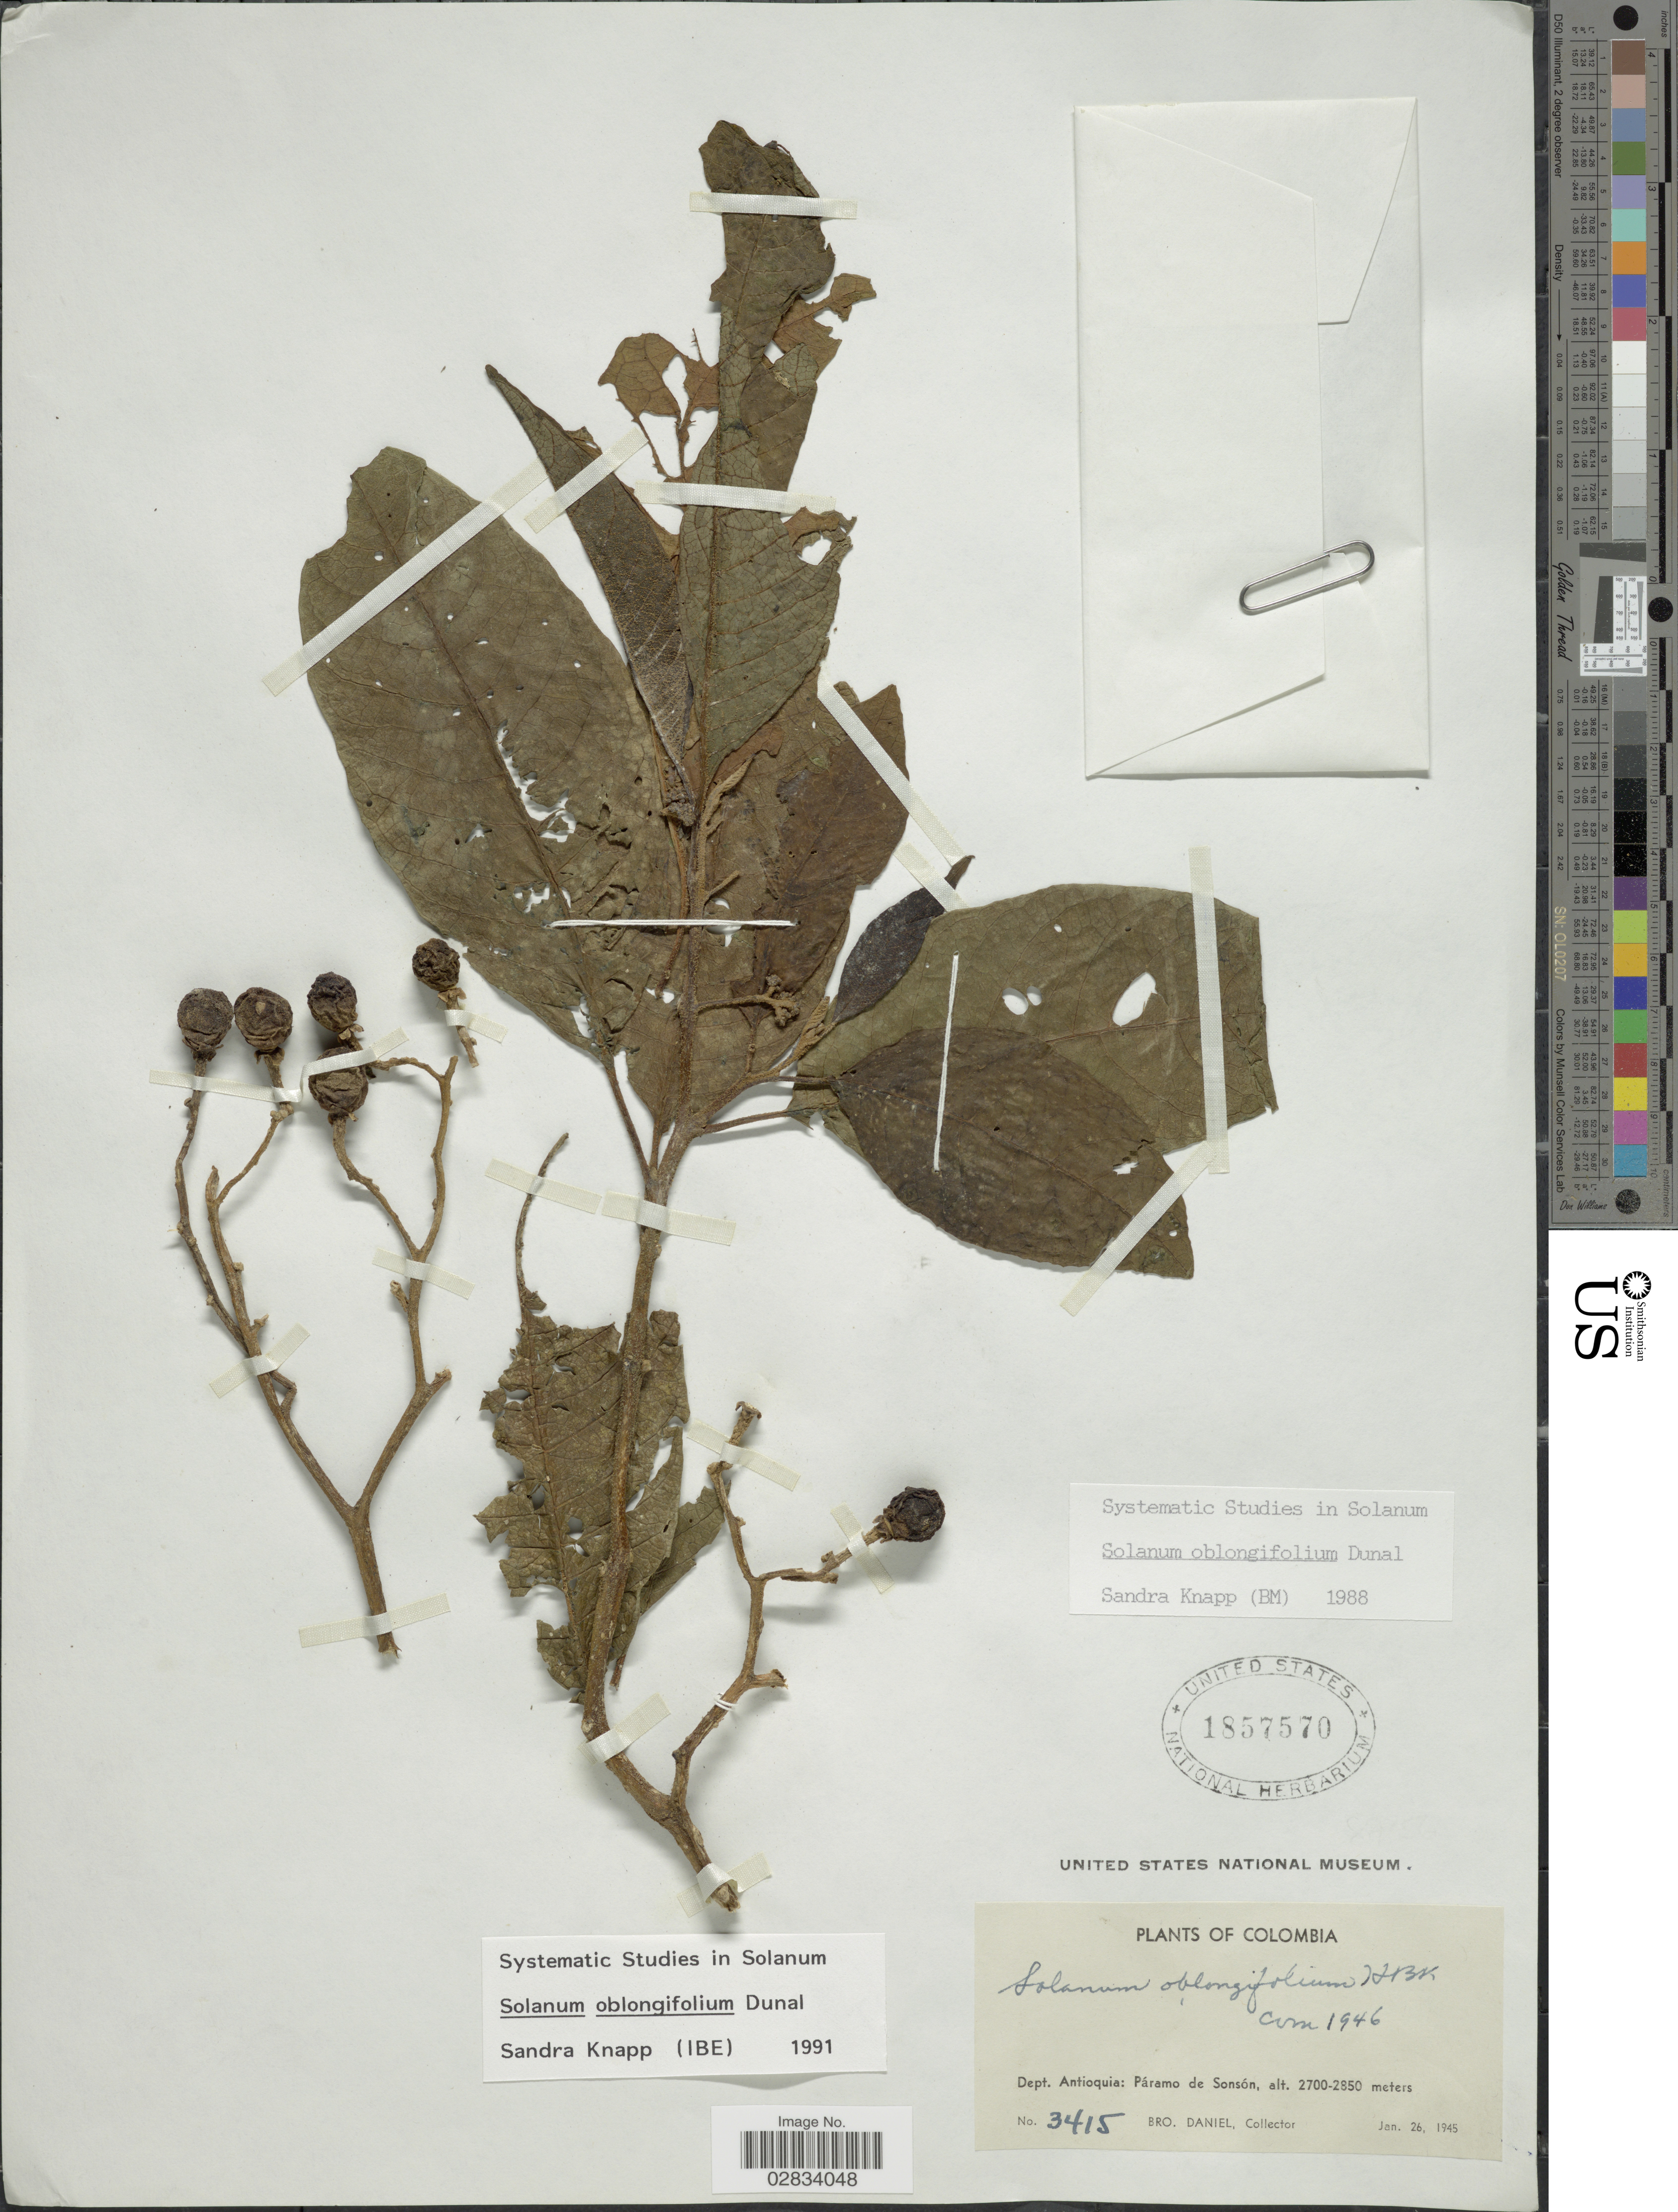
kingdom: Plantae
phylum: Tracheophyta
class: Magnoliopsida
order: Solanales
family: Solanaceae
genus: Solanum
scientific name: Solanum oblongifolium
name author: Duval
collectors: Bro. Daniel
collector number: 3415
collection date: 1945-01-26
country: Colombia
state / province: Antioquia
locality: Dept. Antioquia, Páramo de Sonsón.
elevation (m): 2700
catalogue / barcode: US 1857570